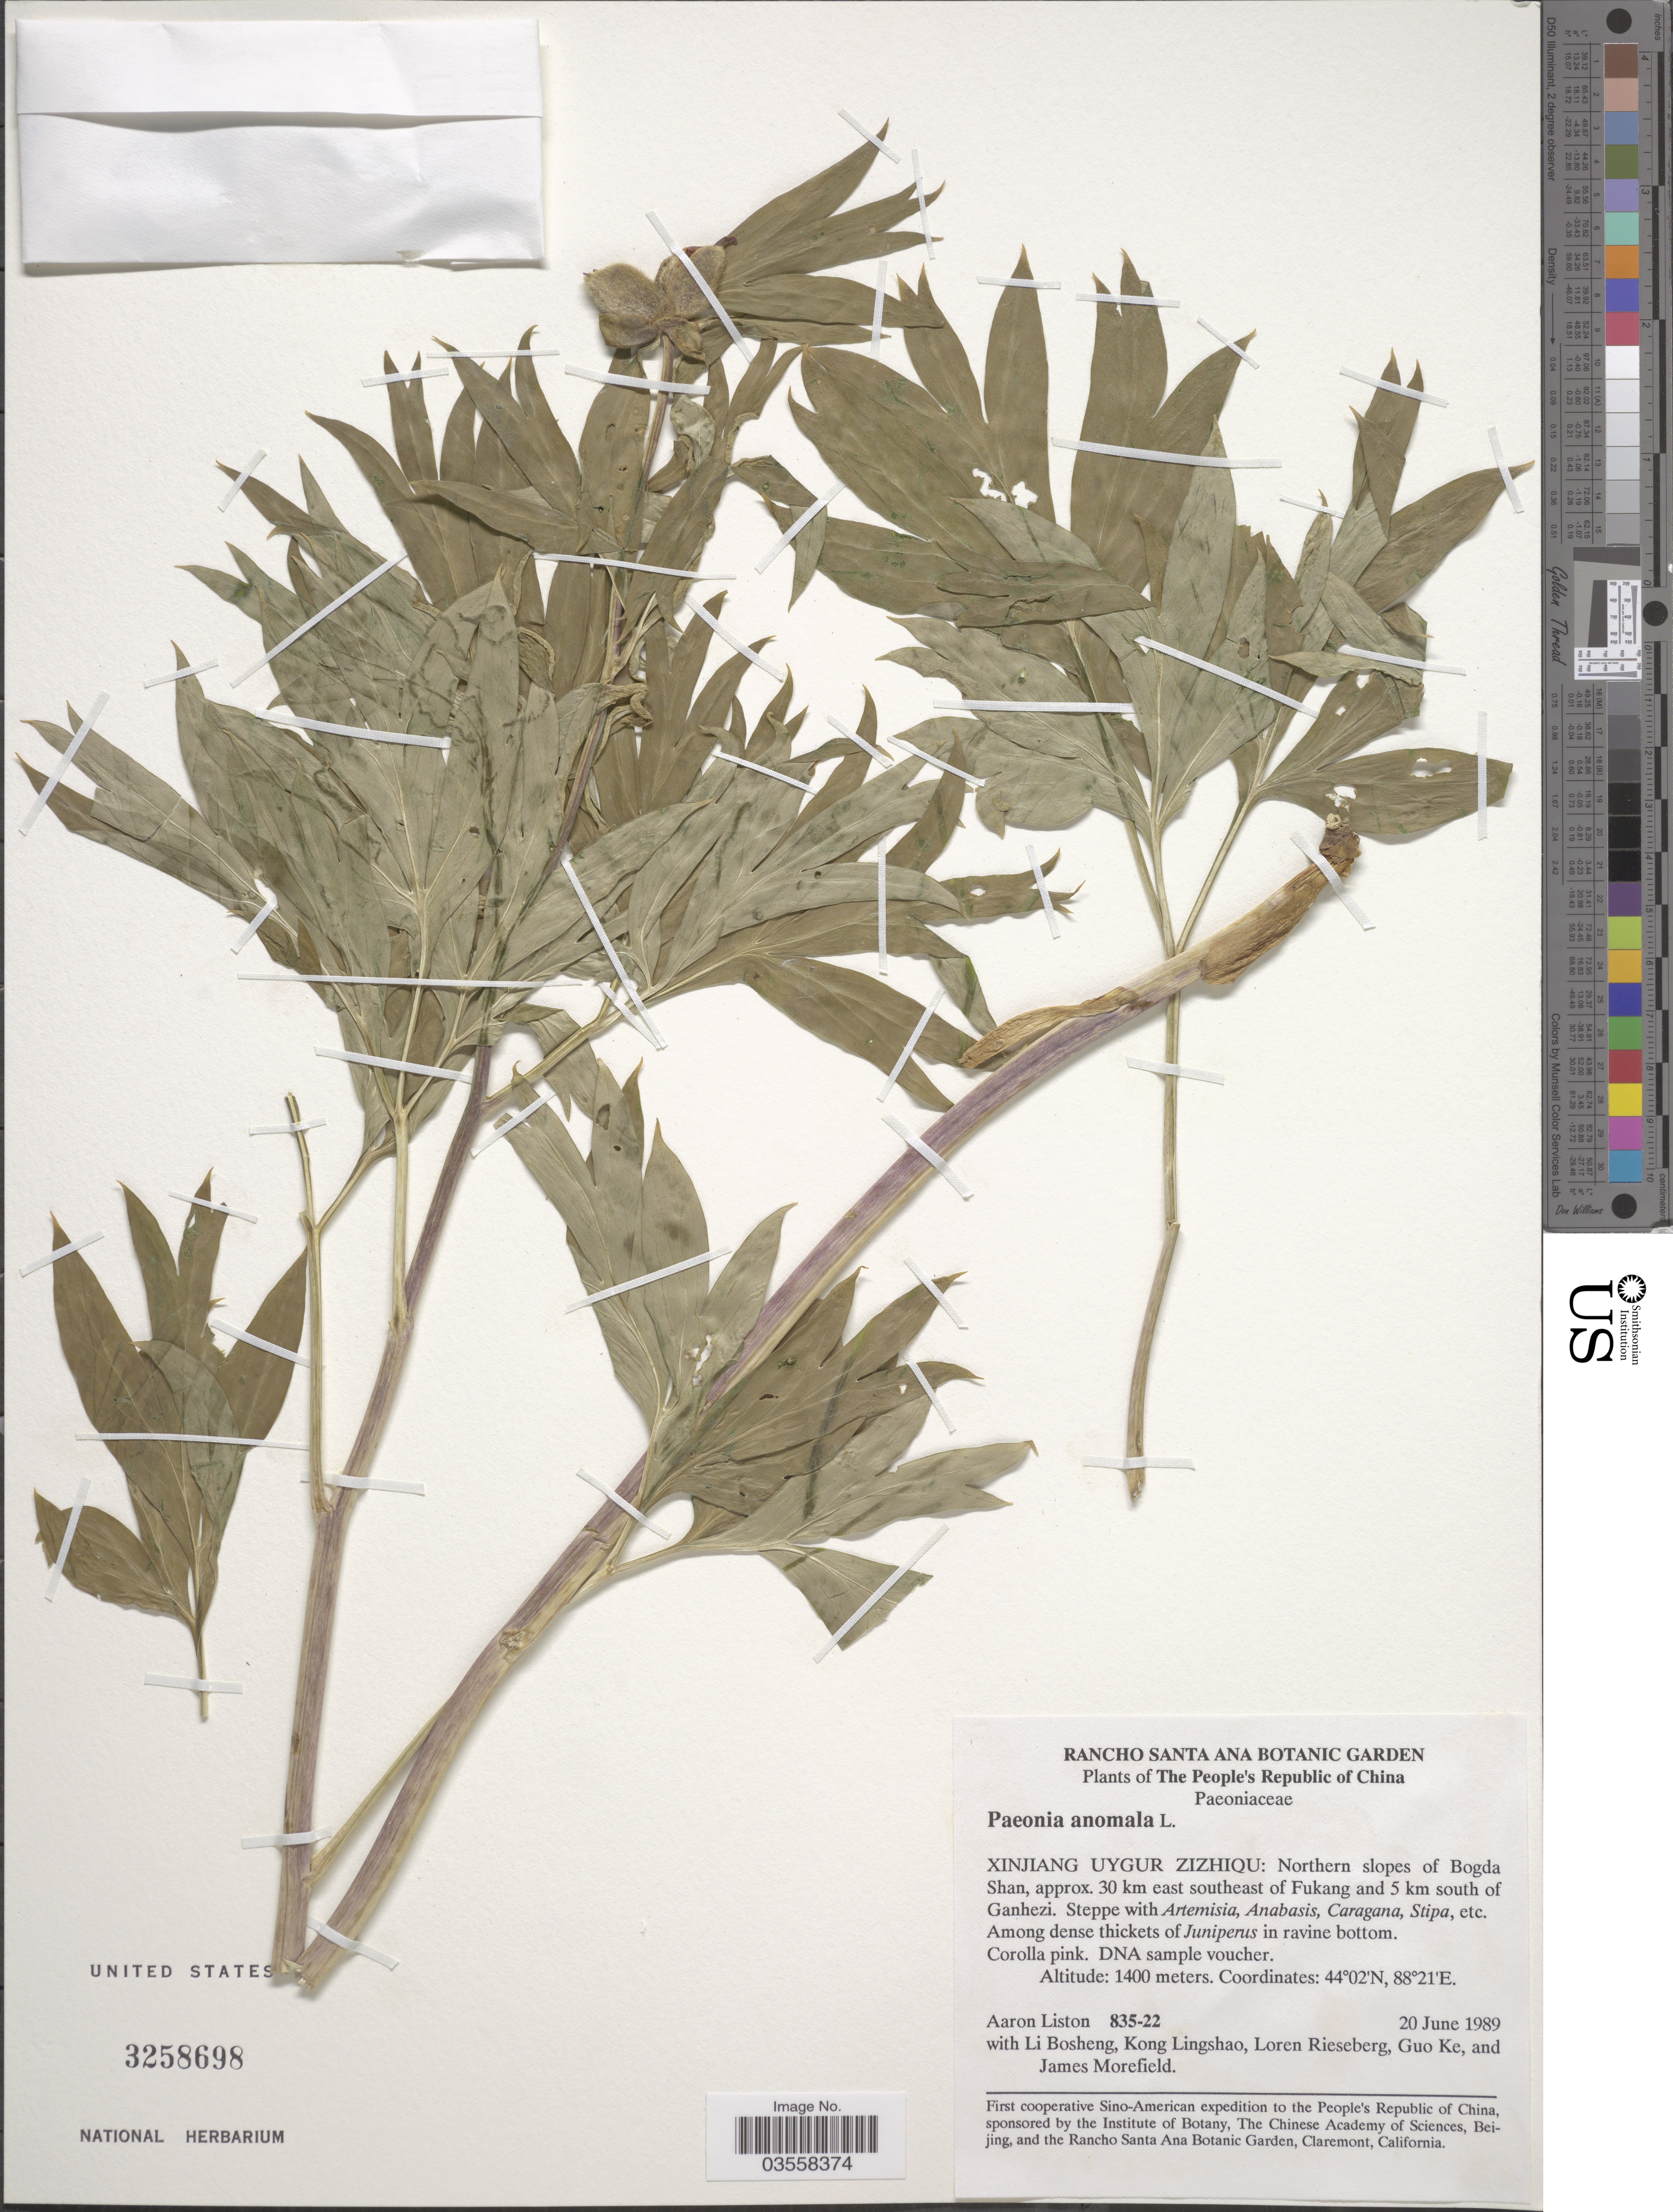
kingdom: Plantae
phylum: Tracheophyta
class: Magnoliopsida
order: Saxifragales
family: Paeoniaceae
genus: Paeonia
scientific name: Paeonia anomala subsp. anomala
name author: L.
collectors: A. Liston, L. Bosheng, K. Lingshao, L. Rieseberg & et al.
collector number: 835-22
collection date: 1989-06-20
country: China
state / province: Xinjiang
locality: The People's Republic of China. Xinjiang Uygur Zizhiqu: Northern slopes of Bogda Shan, approx. 30 km east of Fukang and 5 km south of Ganhezi.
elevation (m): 1400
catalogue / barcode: US 3258698